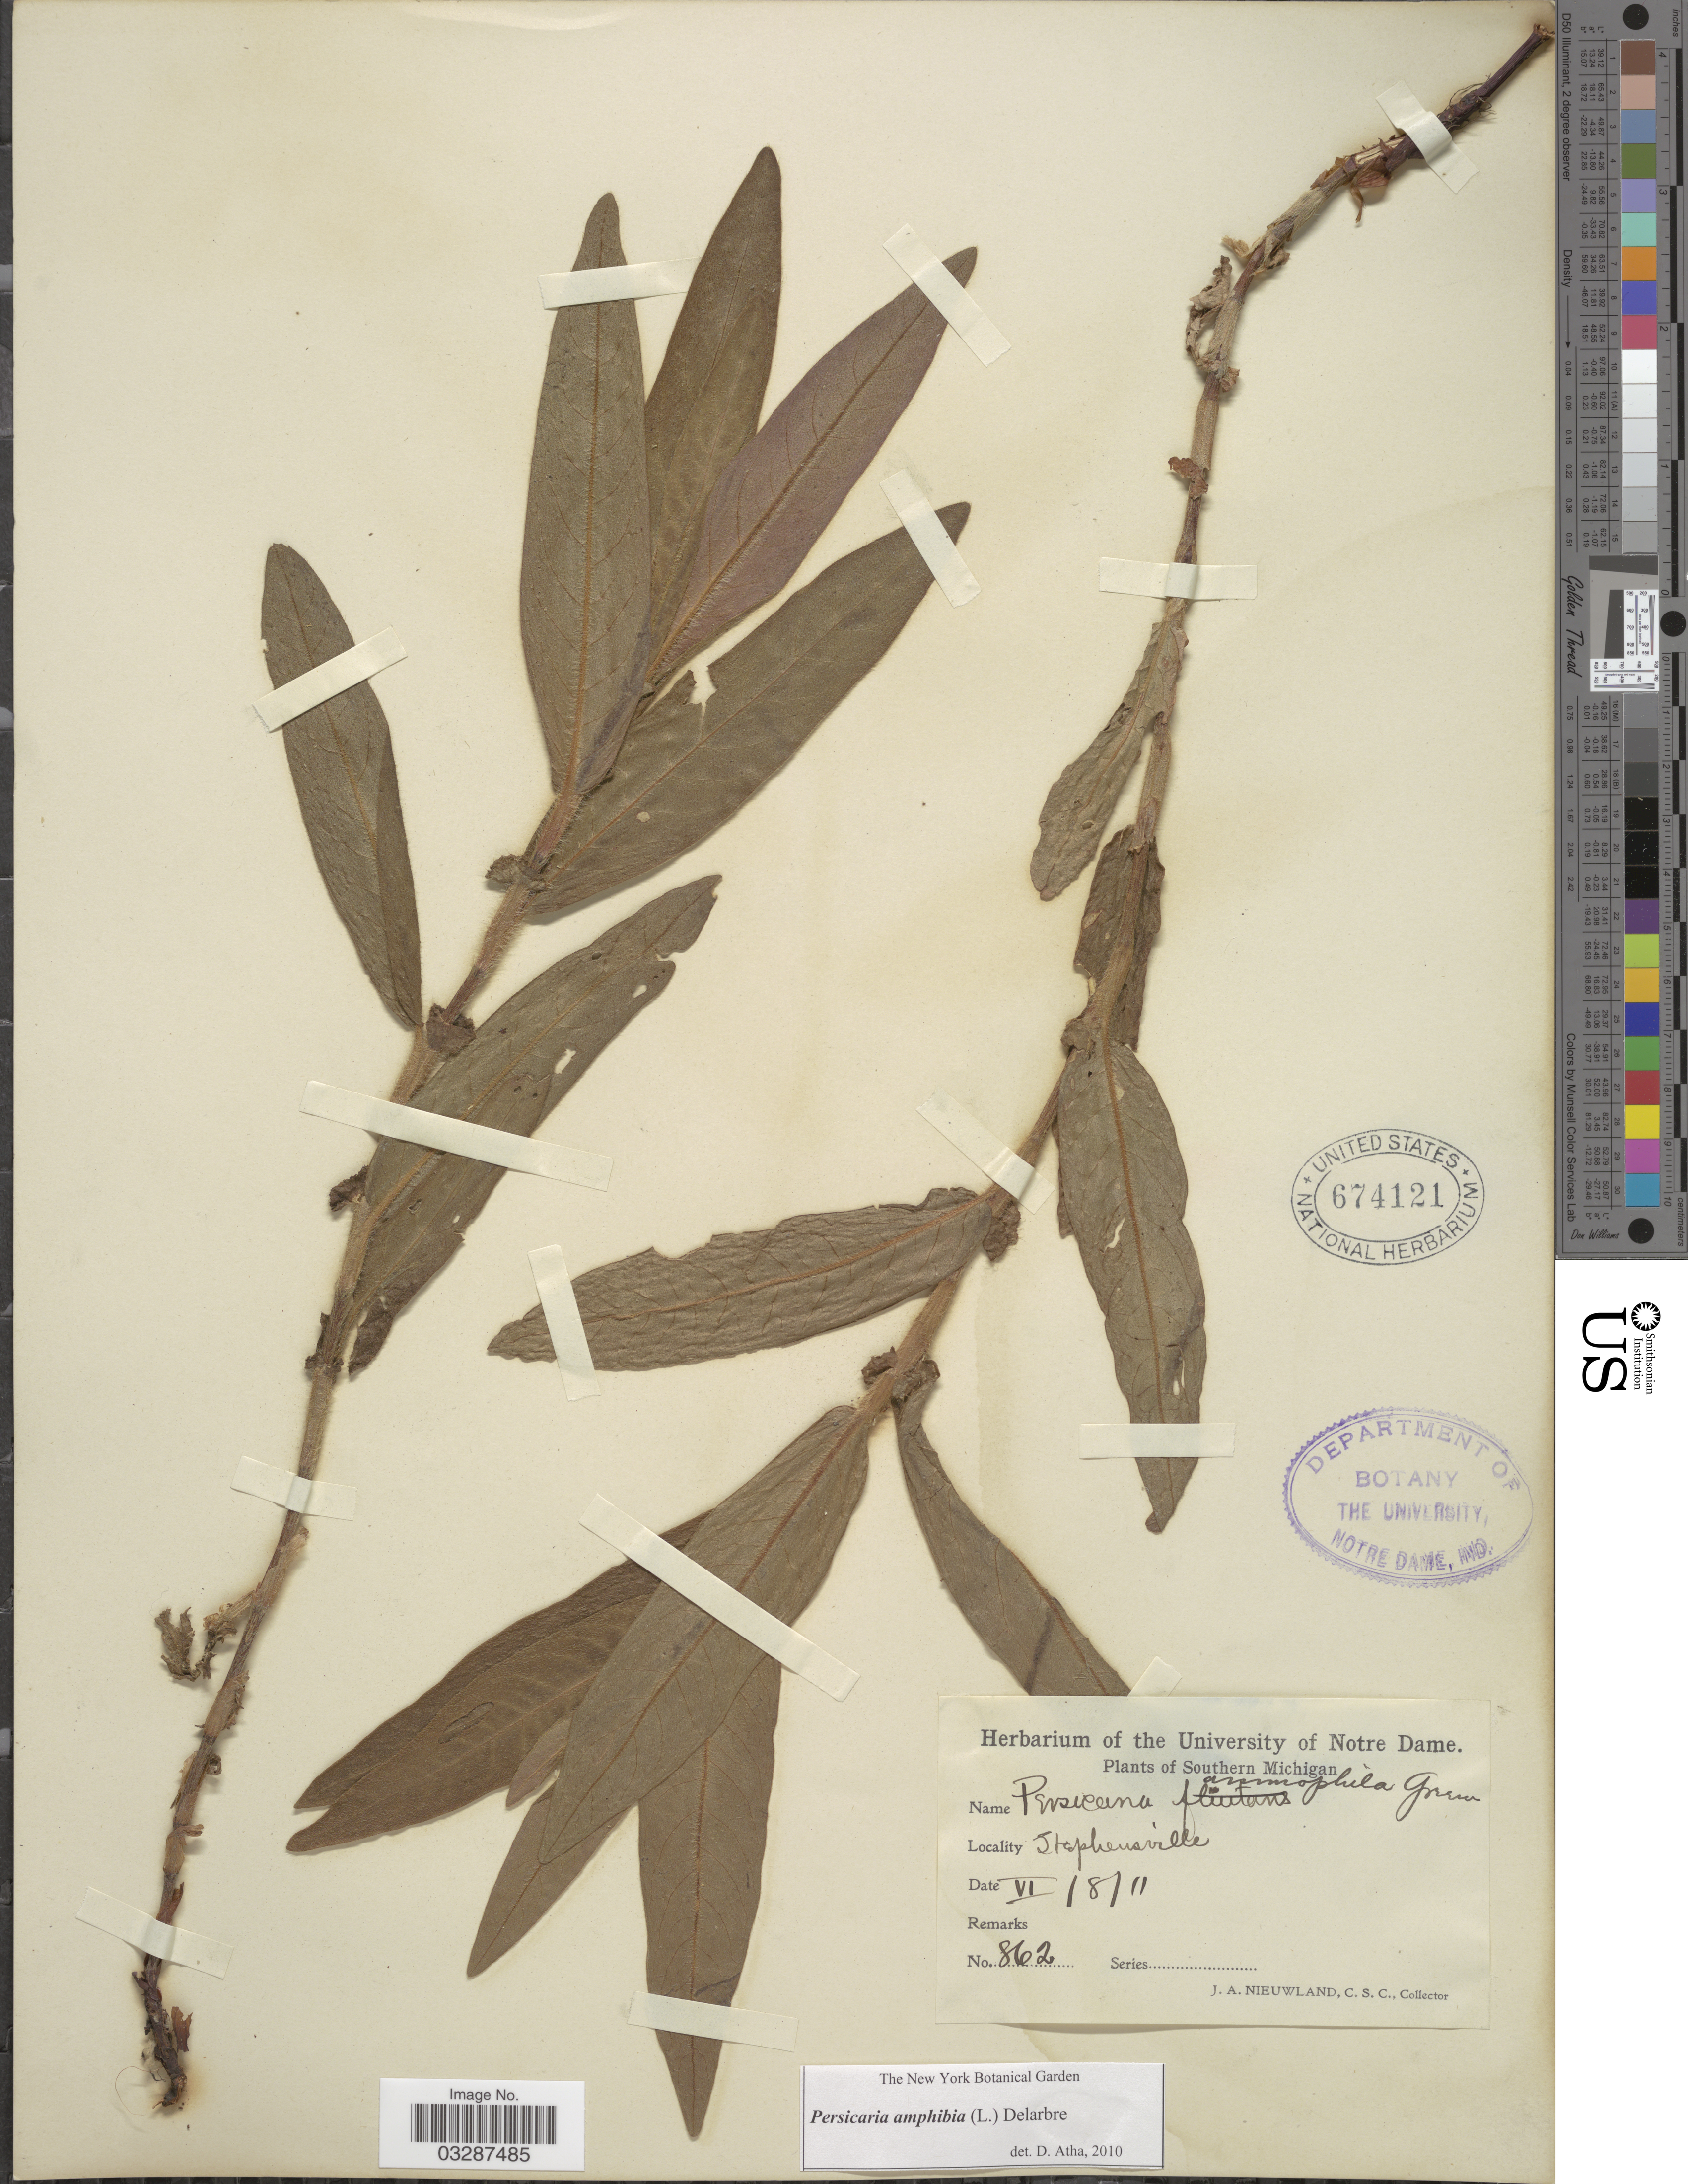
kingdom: Plantae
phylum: Tracheophyta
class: Magnoliopsida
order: Caryophyllales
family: Polygonaceae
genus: Persicaria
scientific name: Persicaria amphibia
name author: (L.) Delarbre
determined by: Atha, D. E.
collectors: J. A. Nieuwland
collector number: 862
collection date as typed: Transcribed d/m/y: 8/6/11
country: United States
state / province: Michigan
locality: Southern Michigan. Stephensville.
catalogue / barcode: US 674121